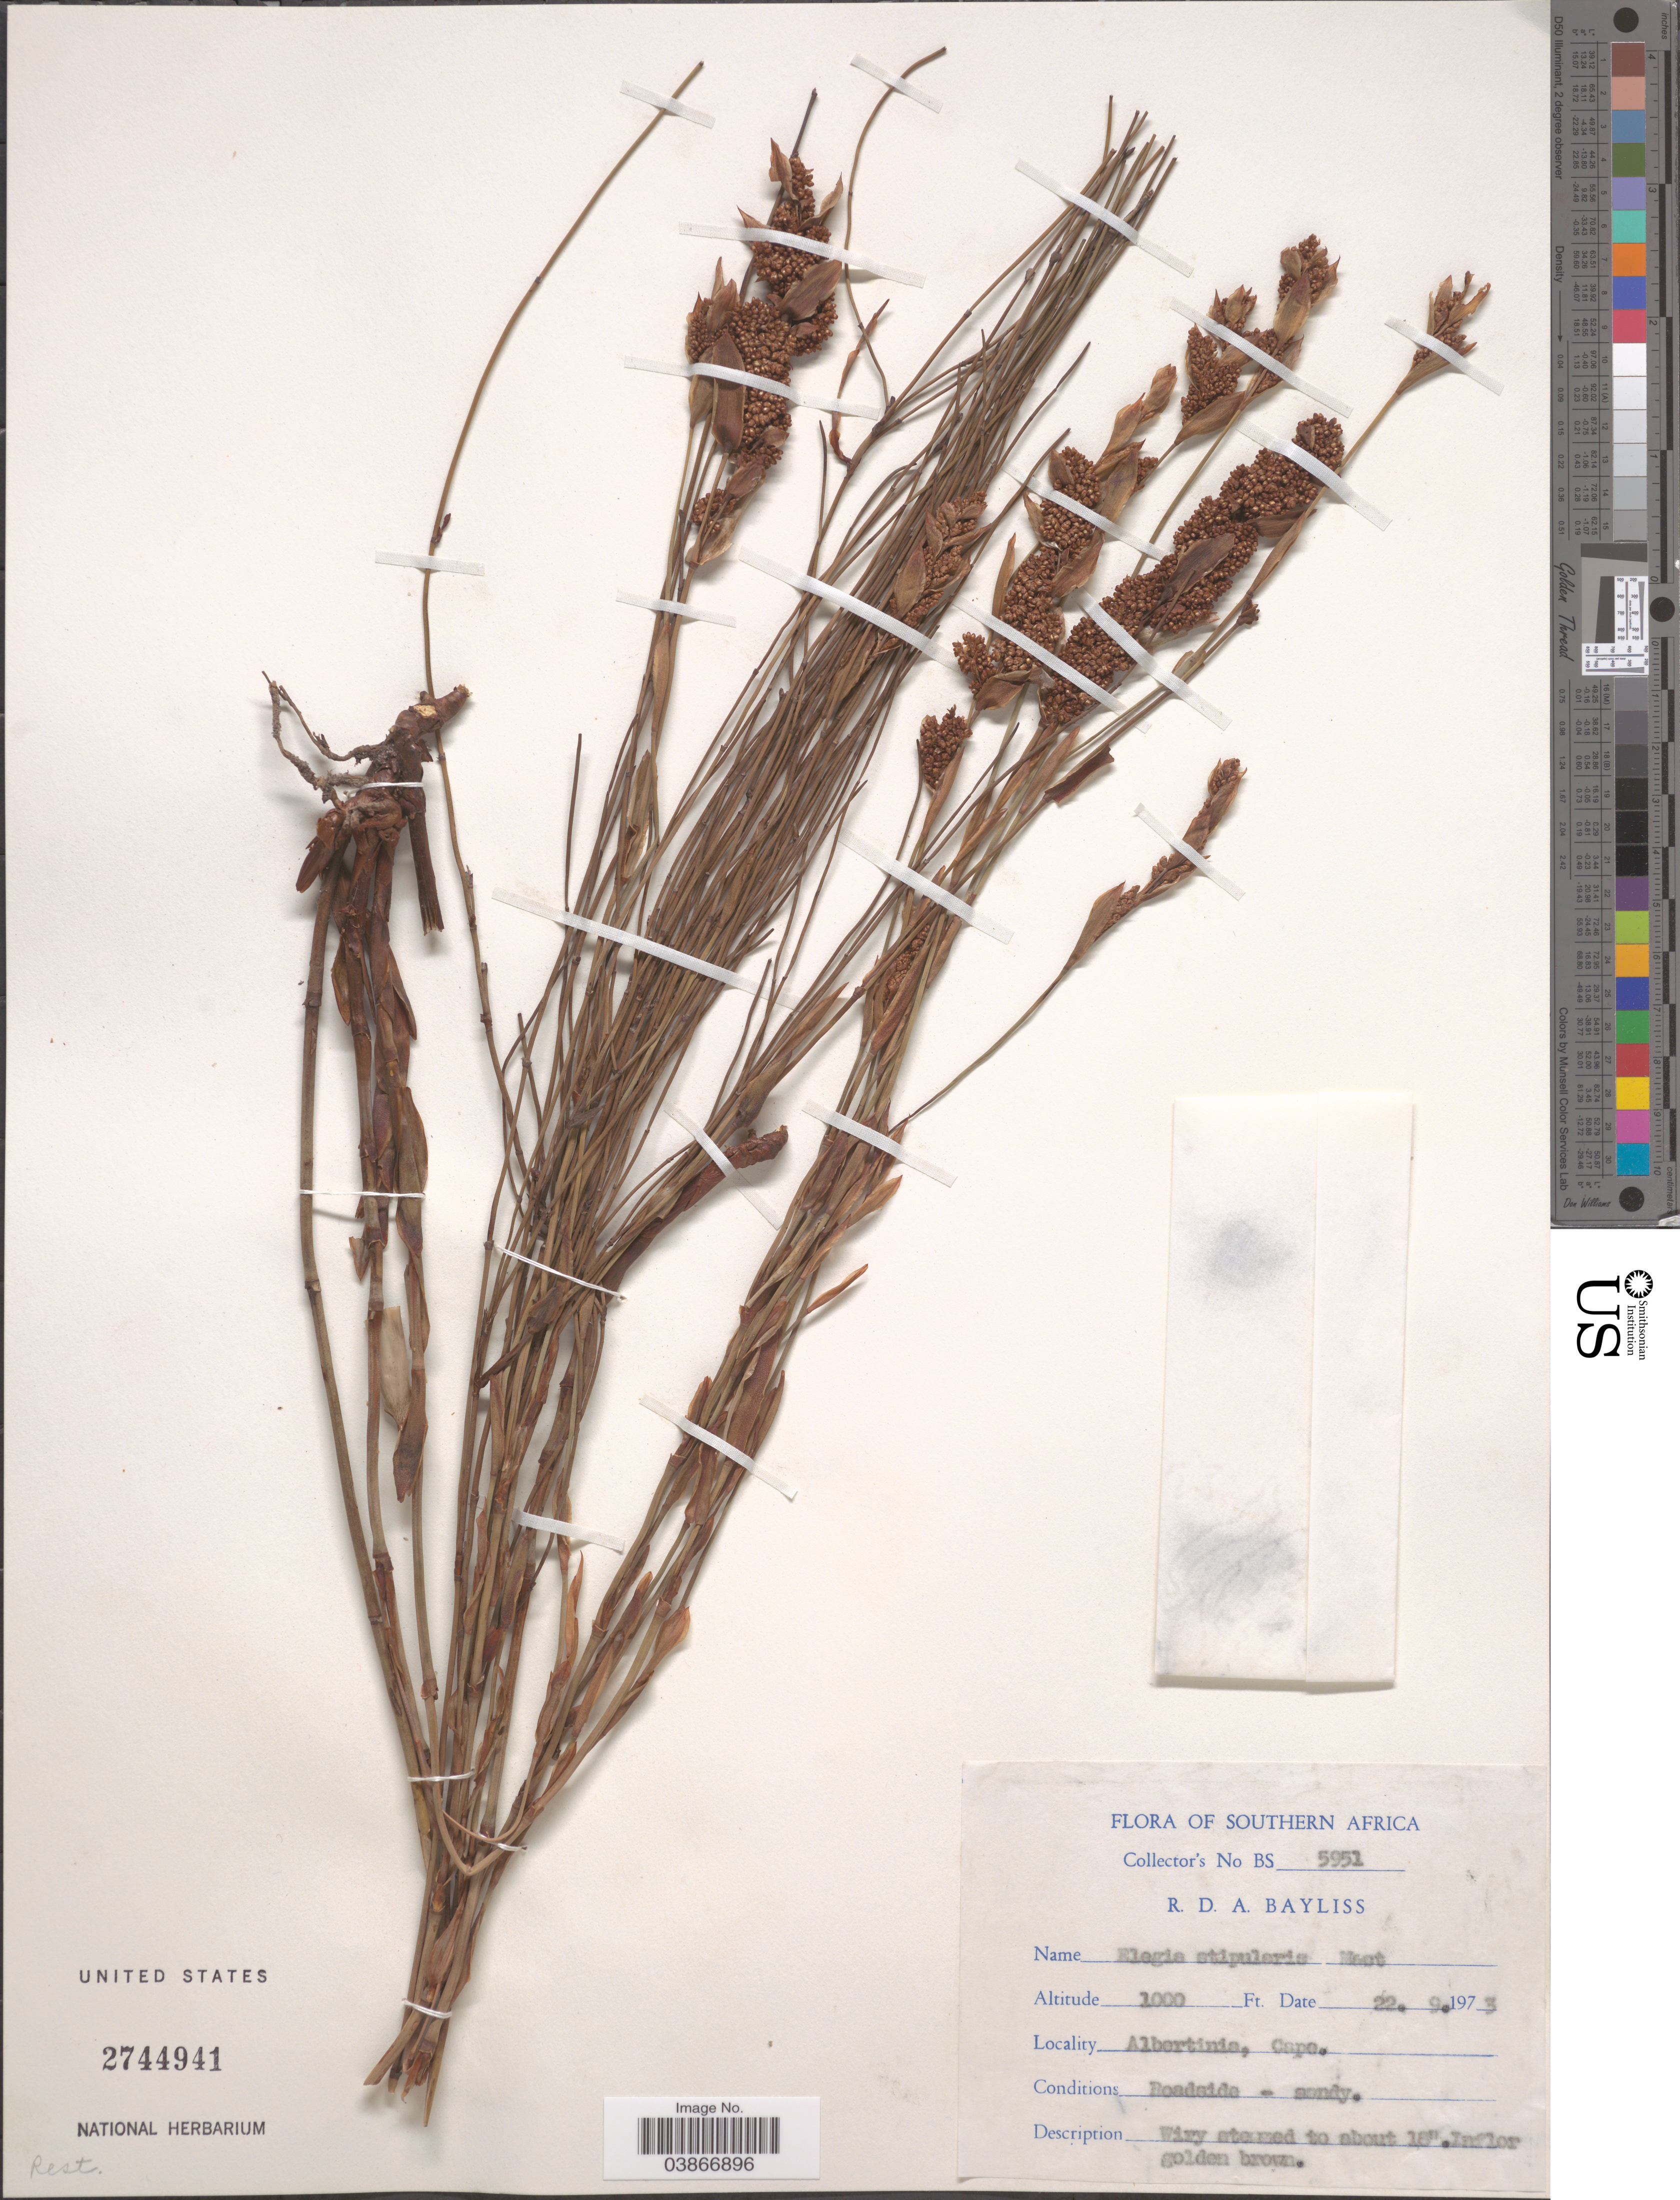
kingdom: Plantae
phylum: Tracheophyta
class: Liliopsida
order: Poales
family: Restionaceae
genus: Elegia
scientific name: Elegia stipularis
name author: Mast.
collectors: R. Bayliss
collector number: BS5951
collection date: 1973-09-22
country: South Africa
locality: Southern Africa. Albertinis, Cape.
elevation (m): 305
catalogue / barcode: US 2744941